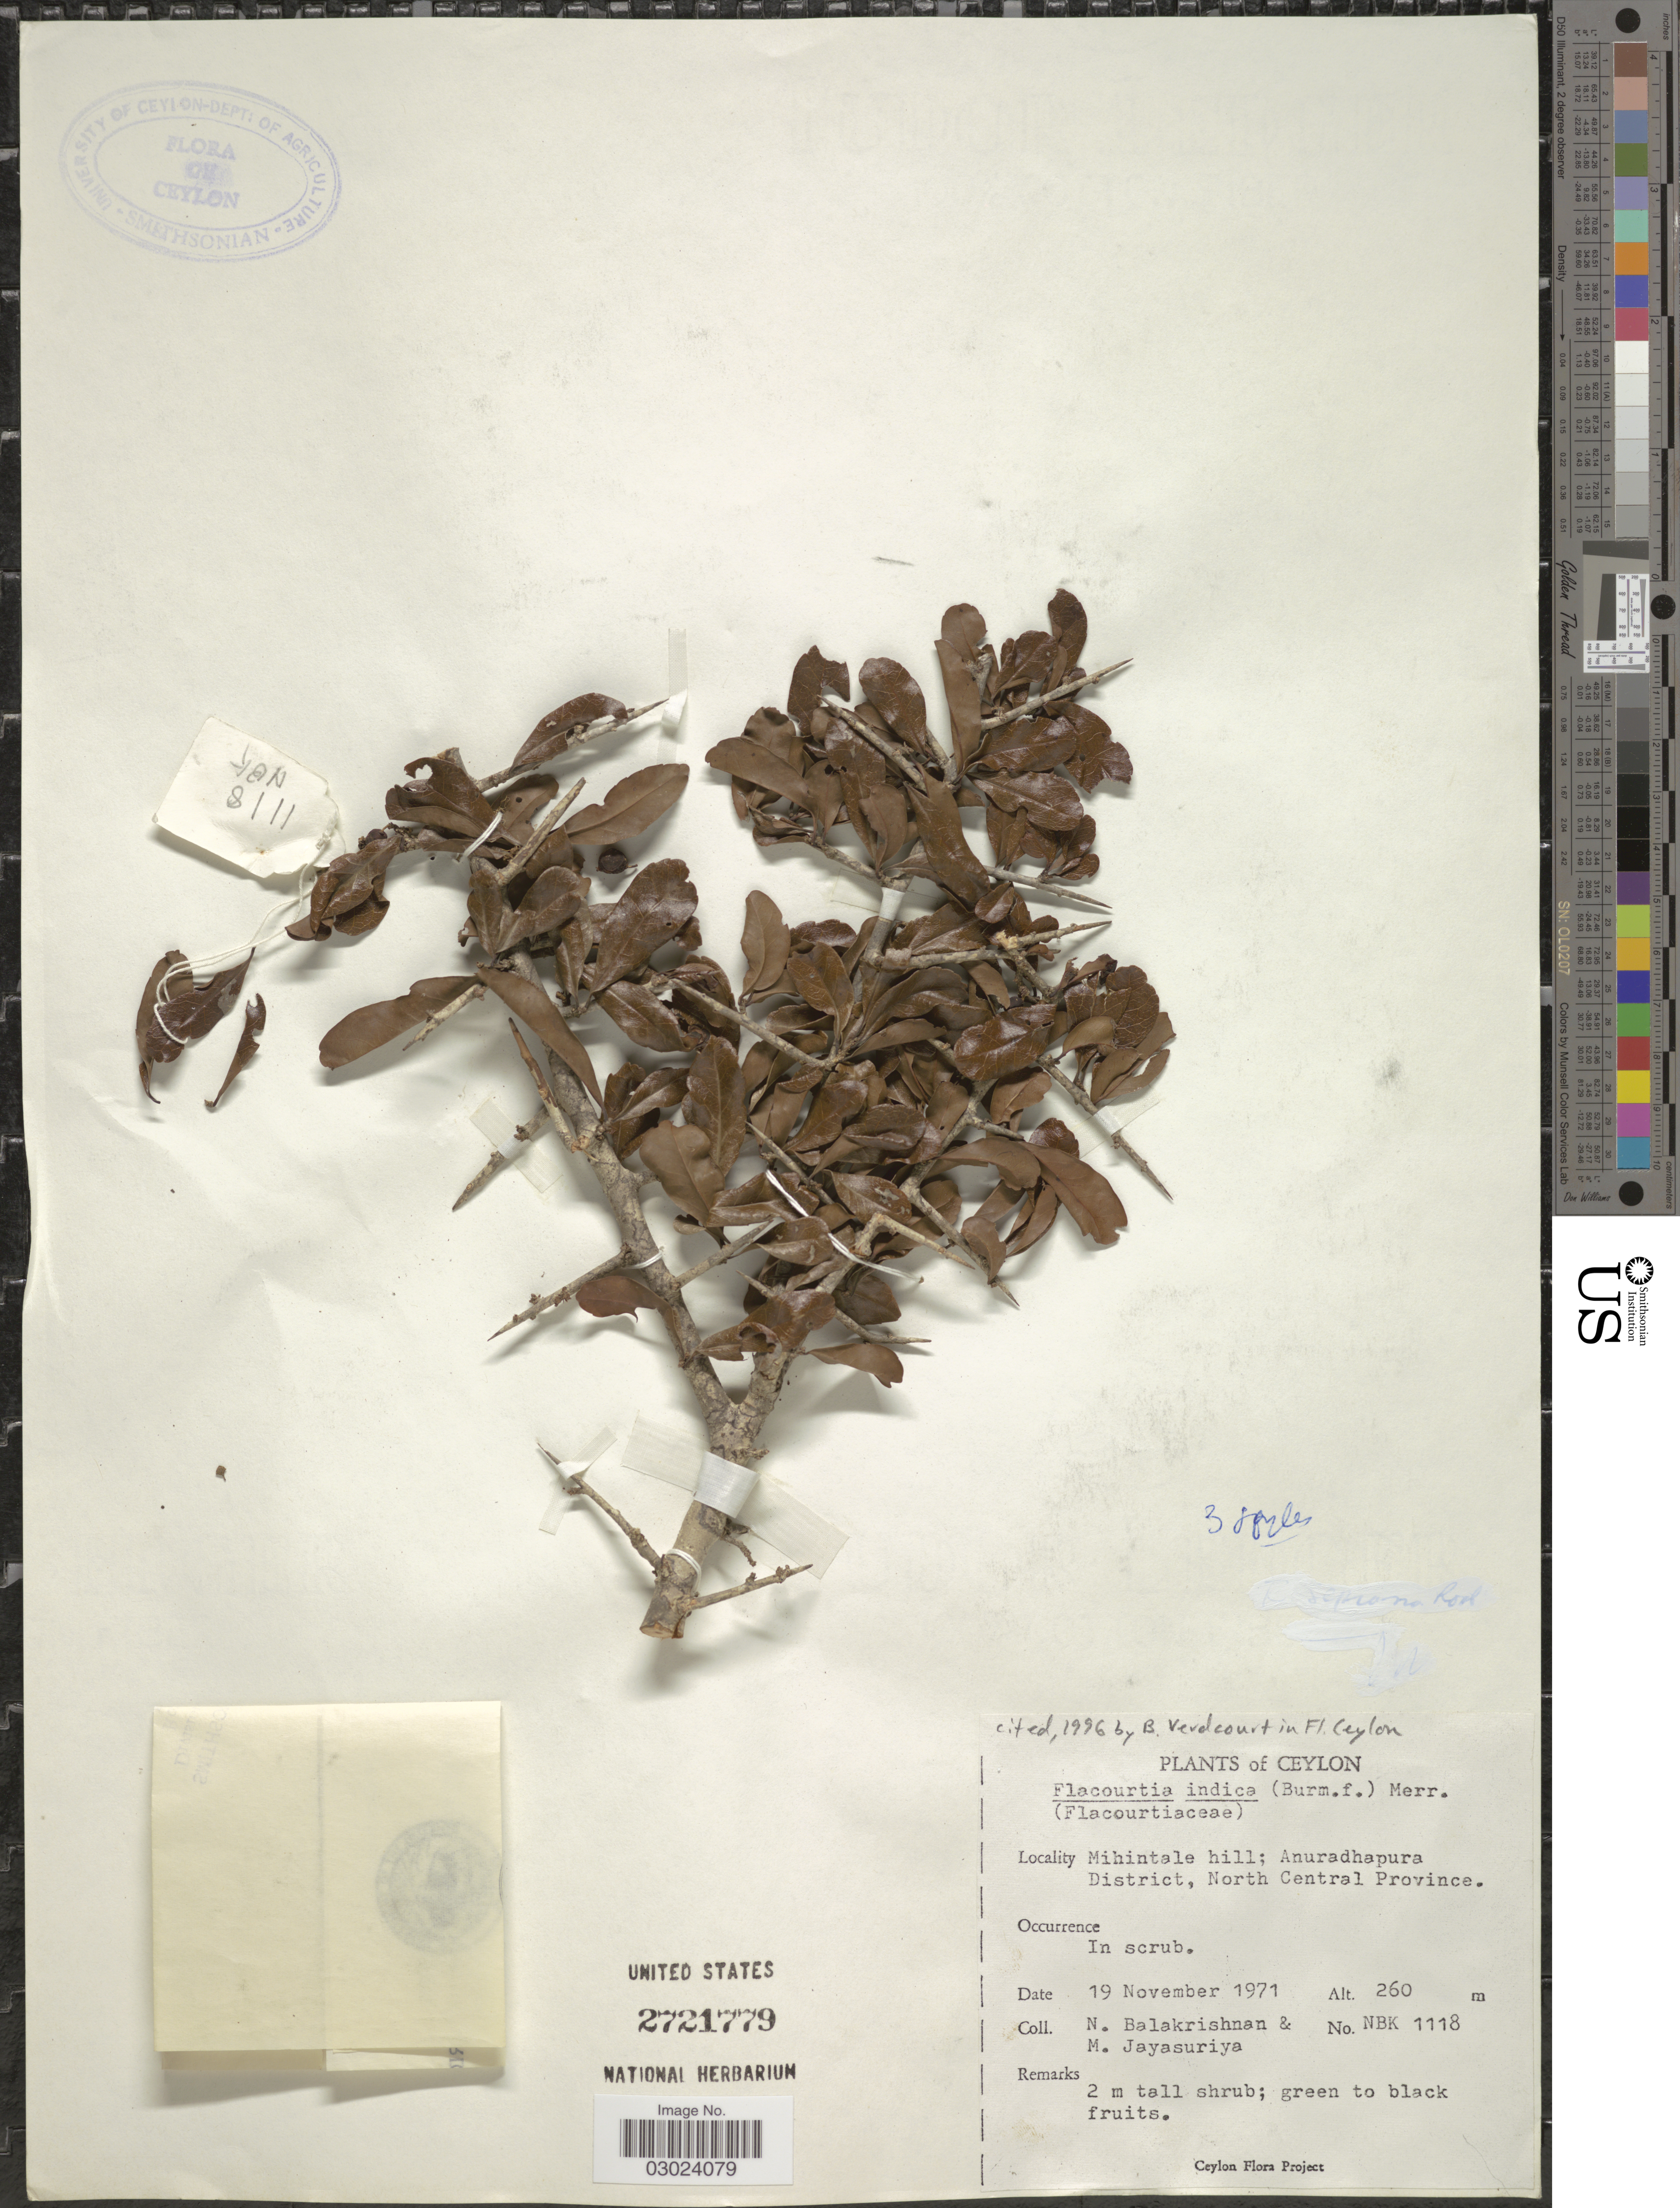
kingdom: Plantae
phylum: Tracheophyta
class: Magnoliopsida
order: Malpighiales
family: Salicaceae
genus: Flacourtia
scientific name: Flacourtia indica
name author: (Burm. f.) Merr.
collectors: N. Balakrishnan & M. Jayasuriya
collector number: NBK1118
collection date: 1971-11-19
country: Sri Lanka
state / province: North Central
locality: Ceylon. Mihintale hill; Anuradhapura District, North Central Province.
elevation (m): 260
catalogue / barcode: US 2721779